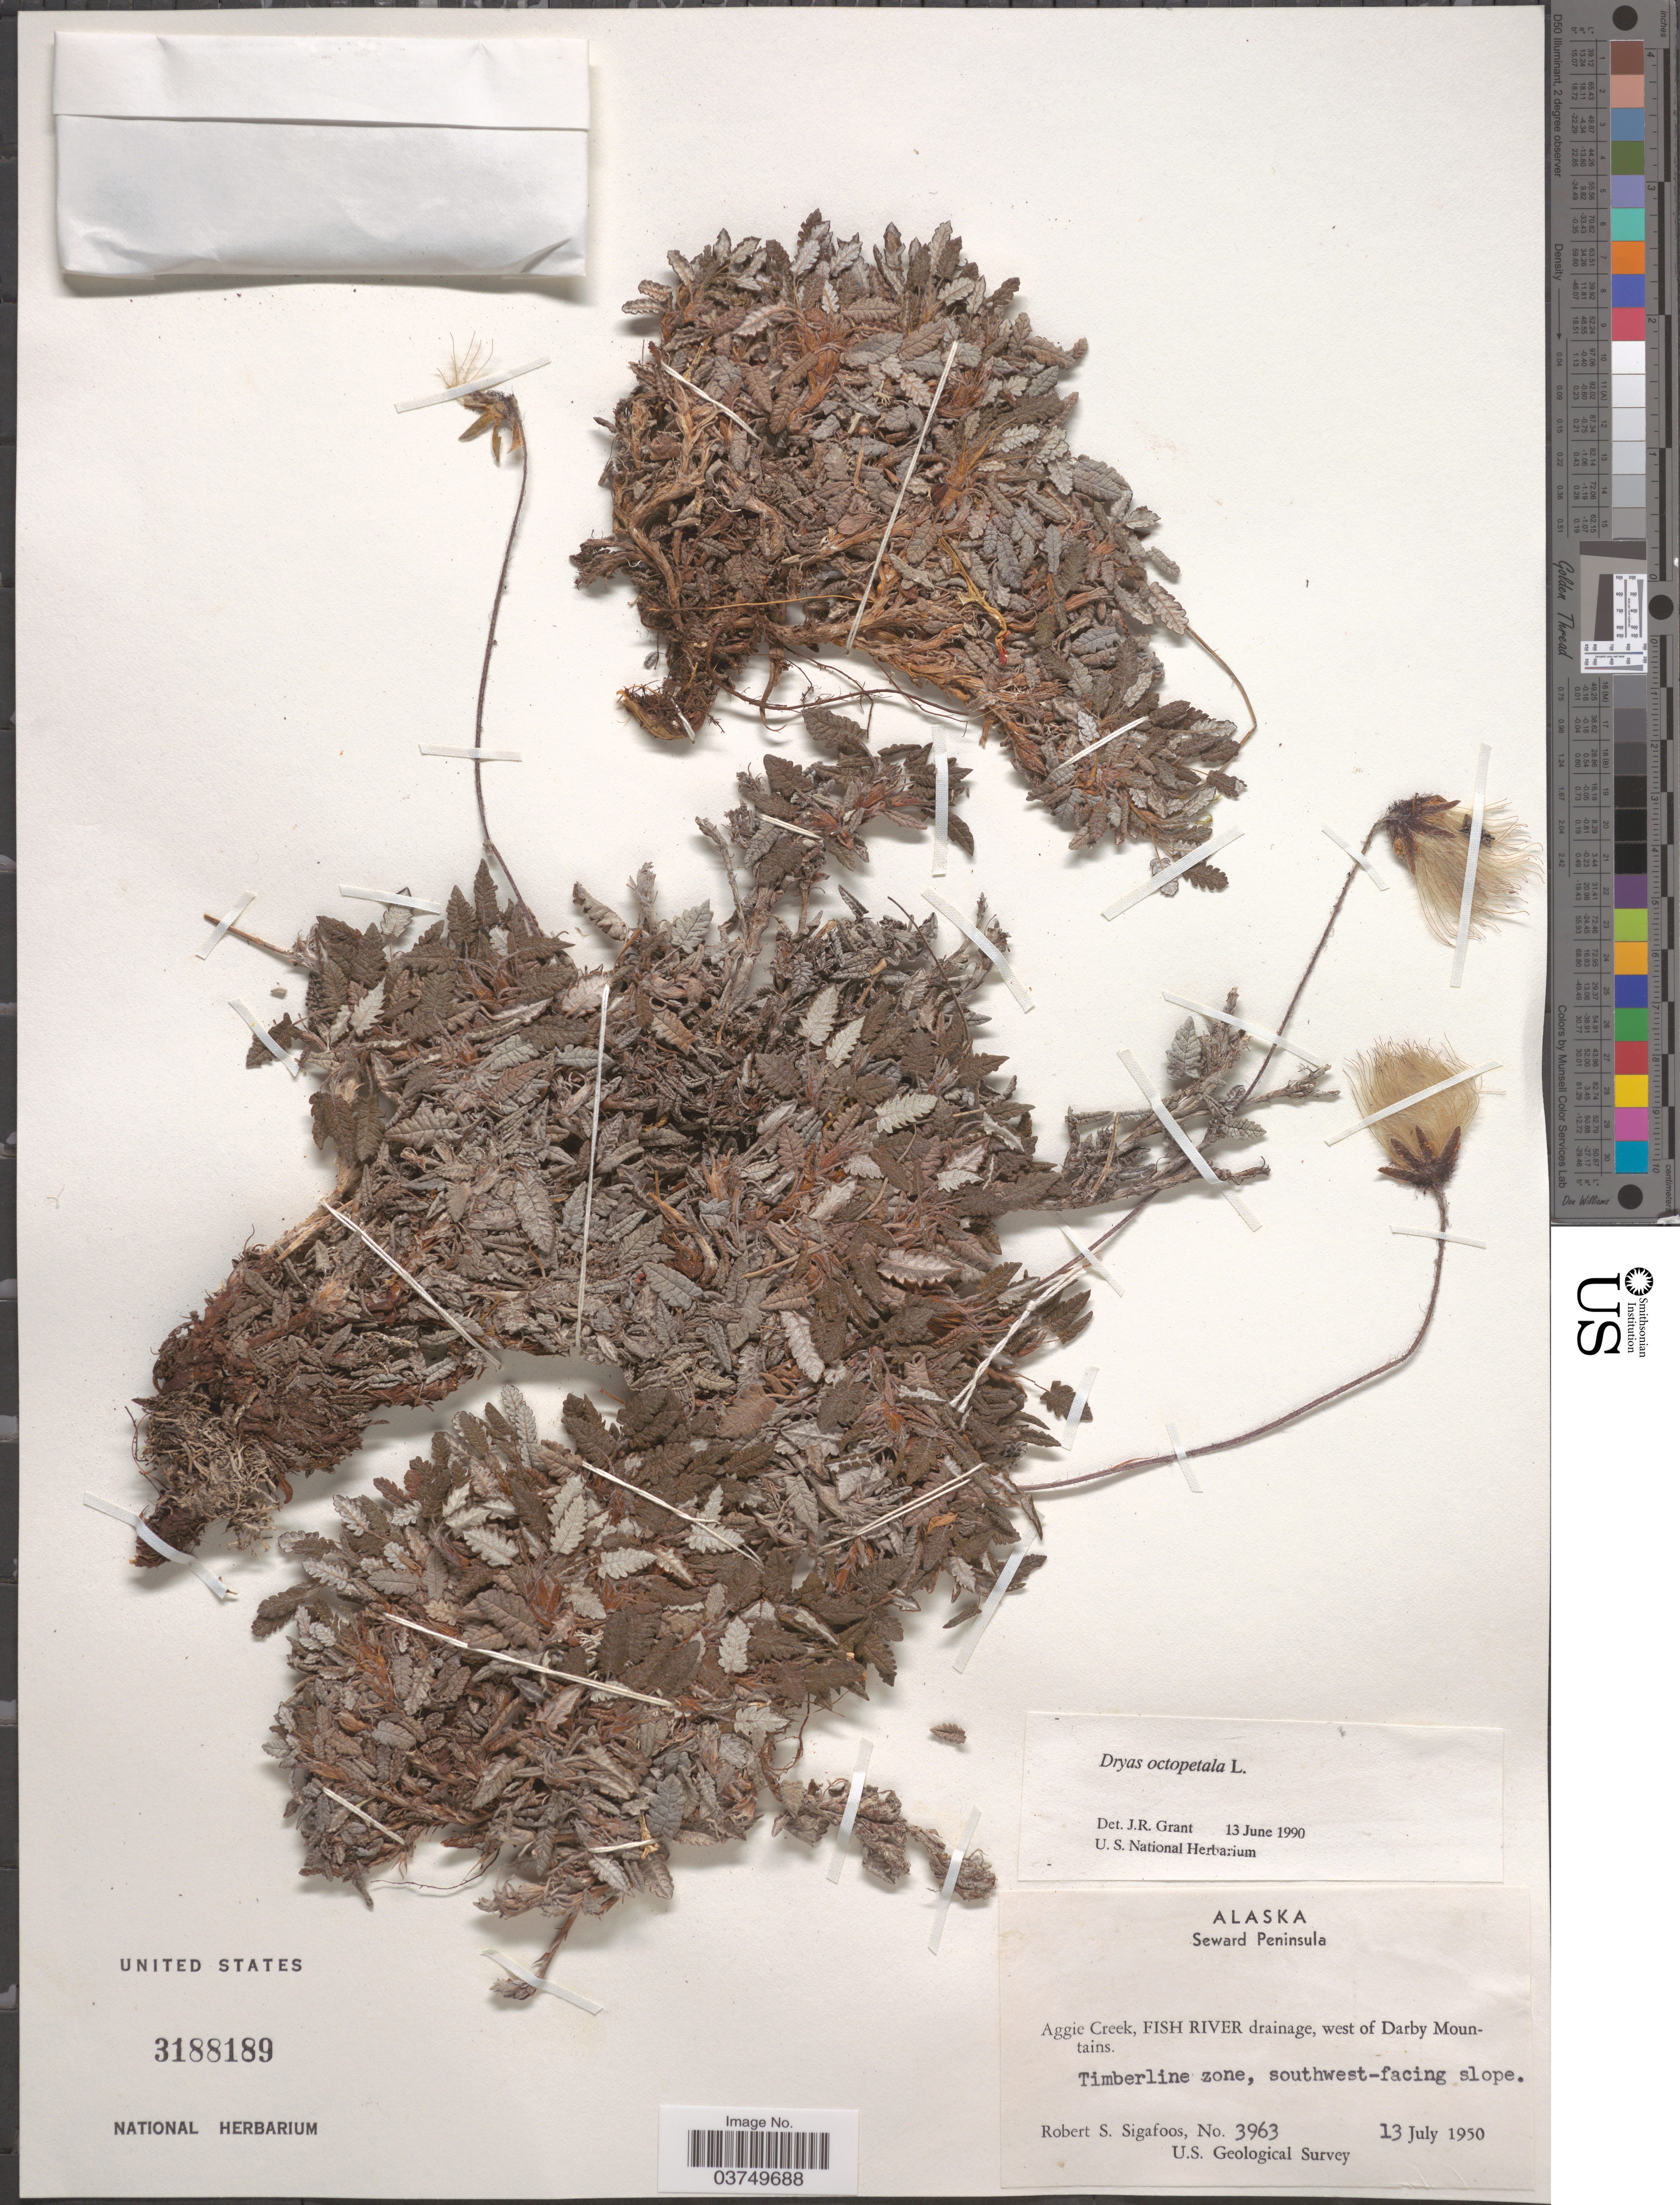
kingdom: Plantae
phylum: Tracheophyta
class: Magnoliopsida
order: Rosales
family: Rosaceae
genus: Dryas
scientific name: Dryas octopetala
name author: L.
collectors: R. Sigafoos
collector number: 3963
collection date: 1950-07-13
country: United States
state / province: Alaska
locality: Seward Peninsula. Aggie Creek, Fish River drainage, west of Darby Mountains. Timberline zone, southwest-facing slope.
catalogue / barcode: US 3188189